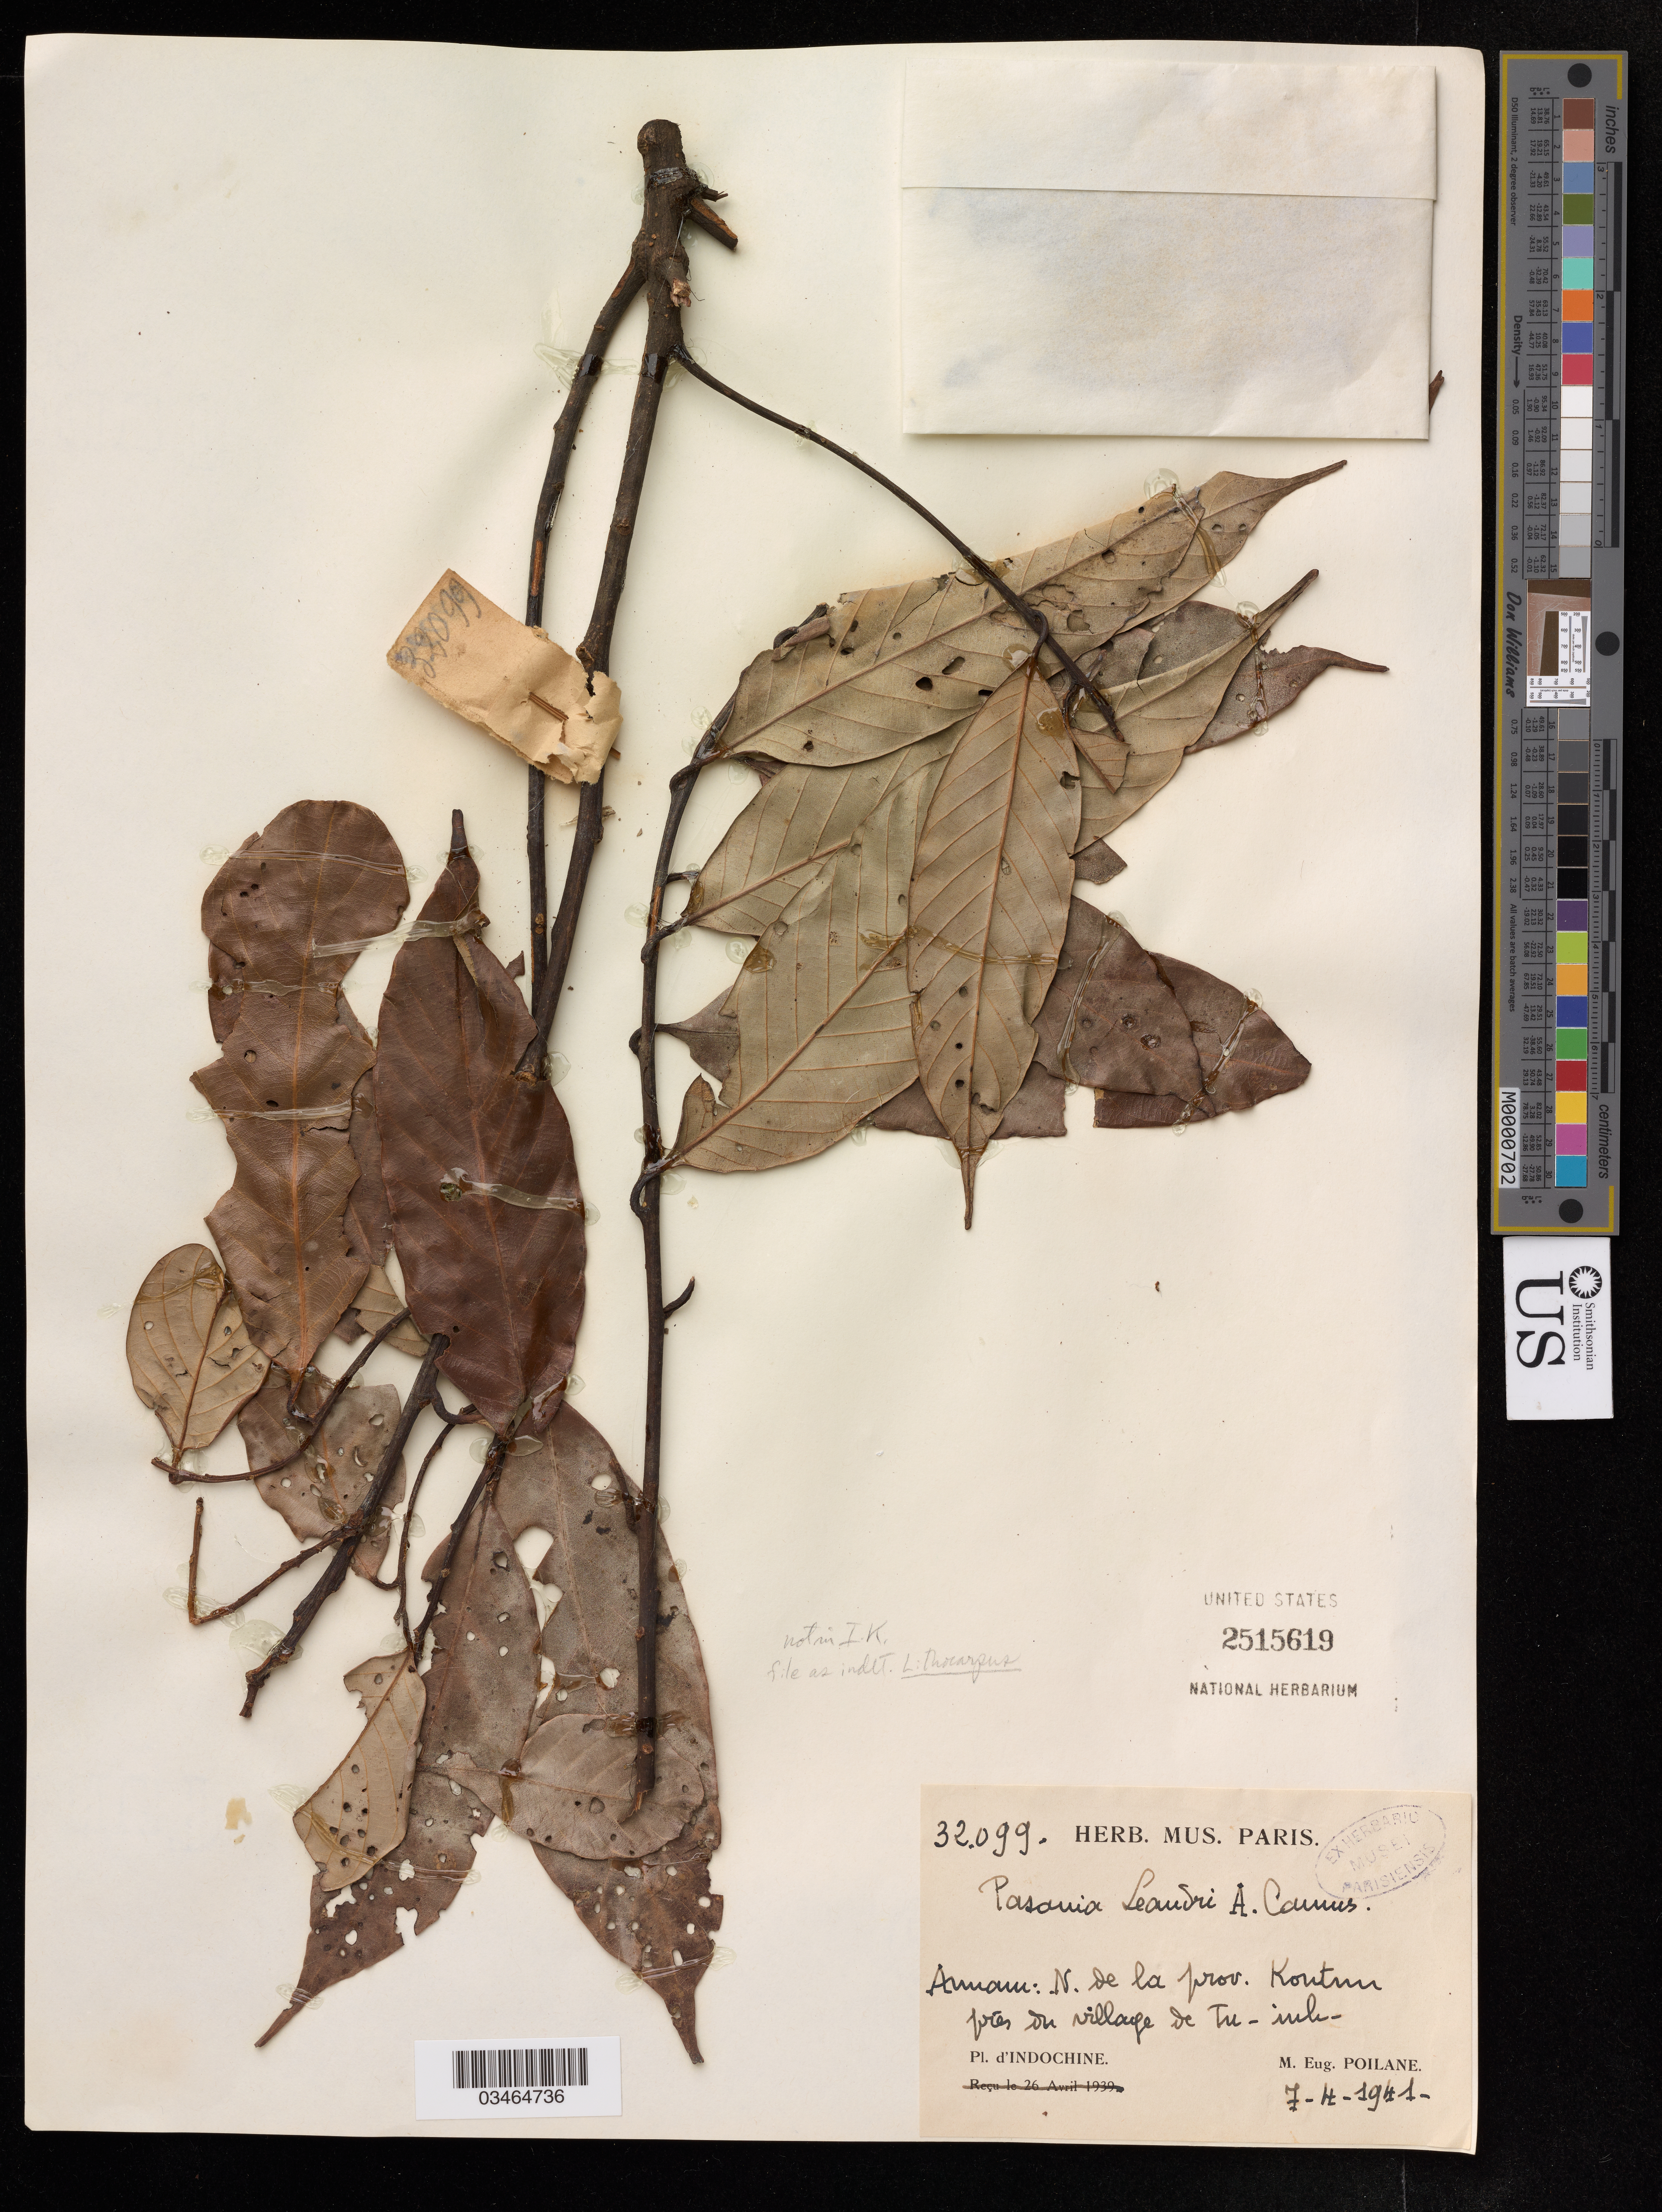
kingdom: Plantae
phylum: Tracheophyta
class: Magnoliopsida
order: Fagales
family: Fagaceae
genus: Lithocarpus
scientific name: Lithocarpus sp.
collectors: M. Polaine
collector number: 32099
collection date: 1941-04-07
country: Vietnam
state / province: Kon Tum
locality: Annam: N. de la Prov. Kontum. de la prés du village du Tu-inh*. Pl. d'Indochine.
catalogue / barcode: US 2515619